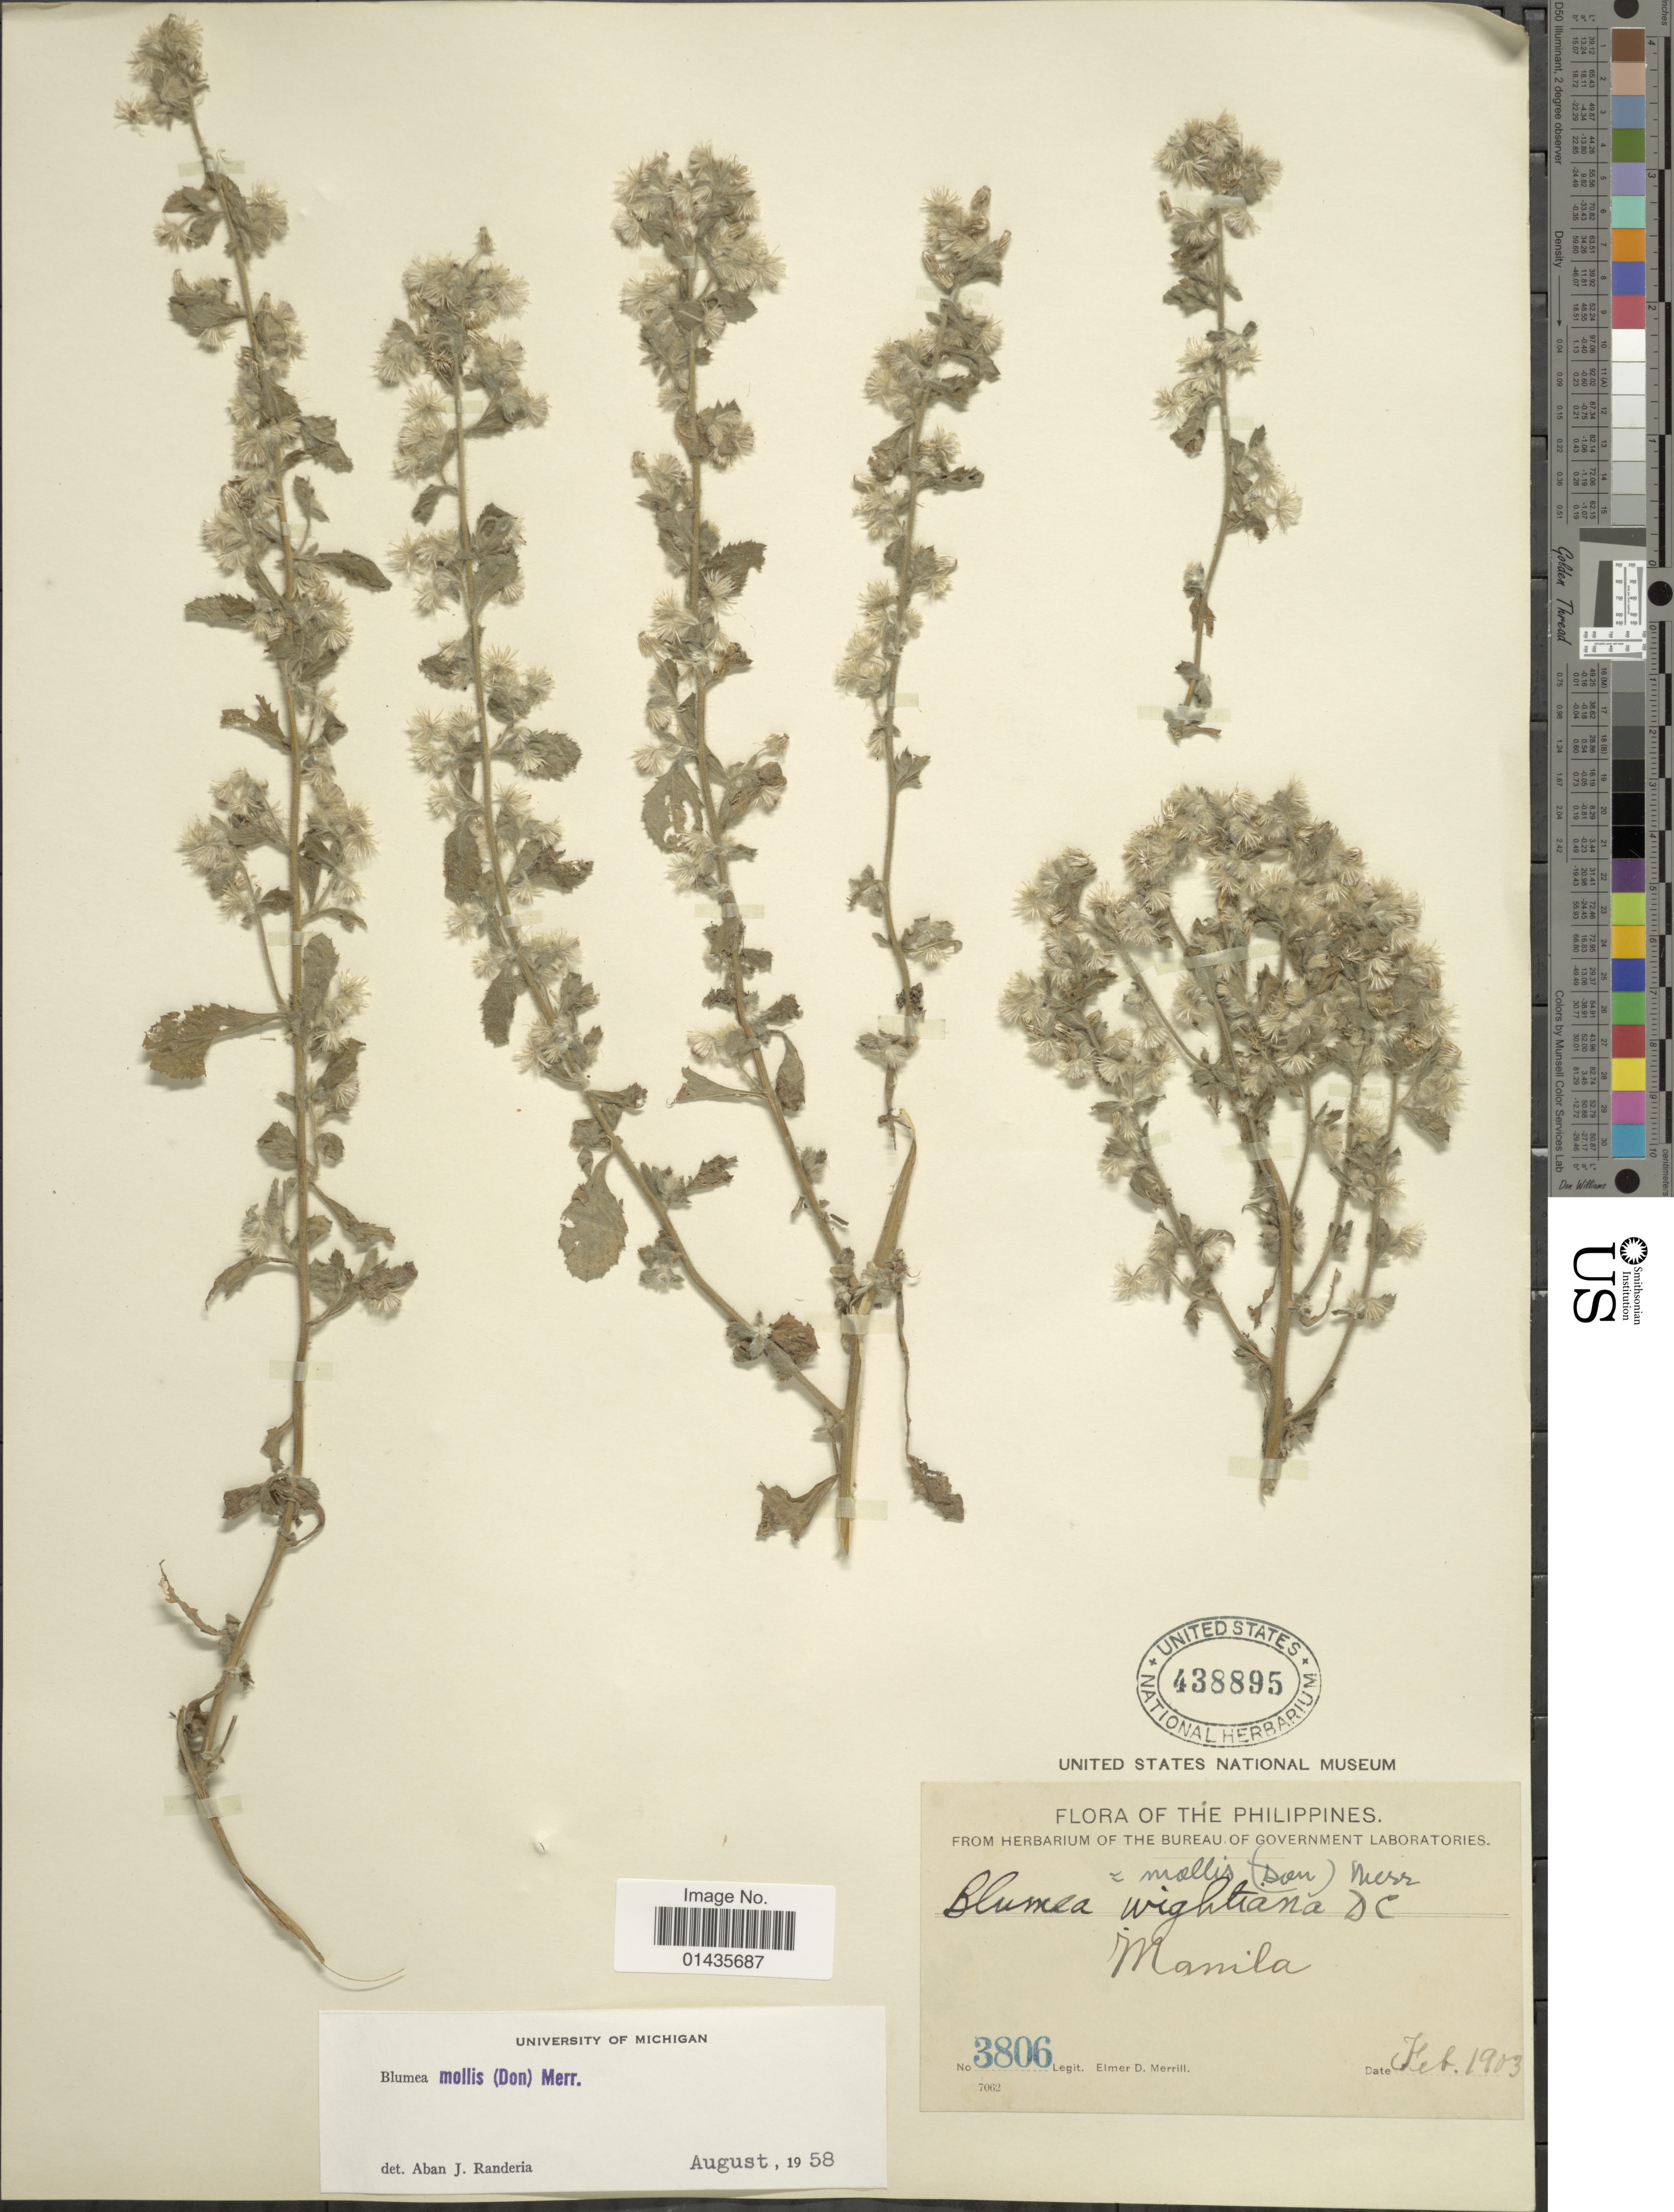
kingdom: Plantae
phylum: Tracheophyta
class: Magnoliopsida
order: Asterales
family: Asteraceae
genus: Blumea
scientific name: Blumea mollis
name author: (D. Don) Merr.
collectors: E. D. Merrill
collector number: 3806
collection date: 1903-02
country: Philippines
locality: Manila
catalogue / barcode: US 438895